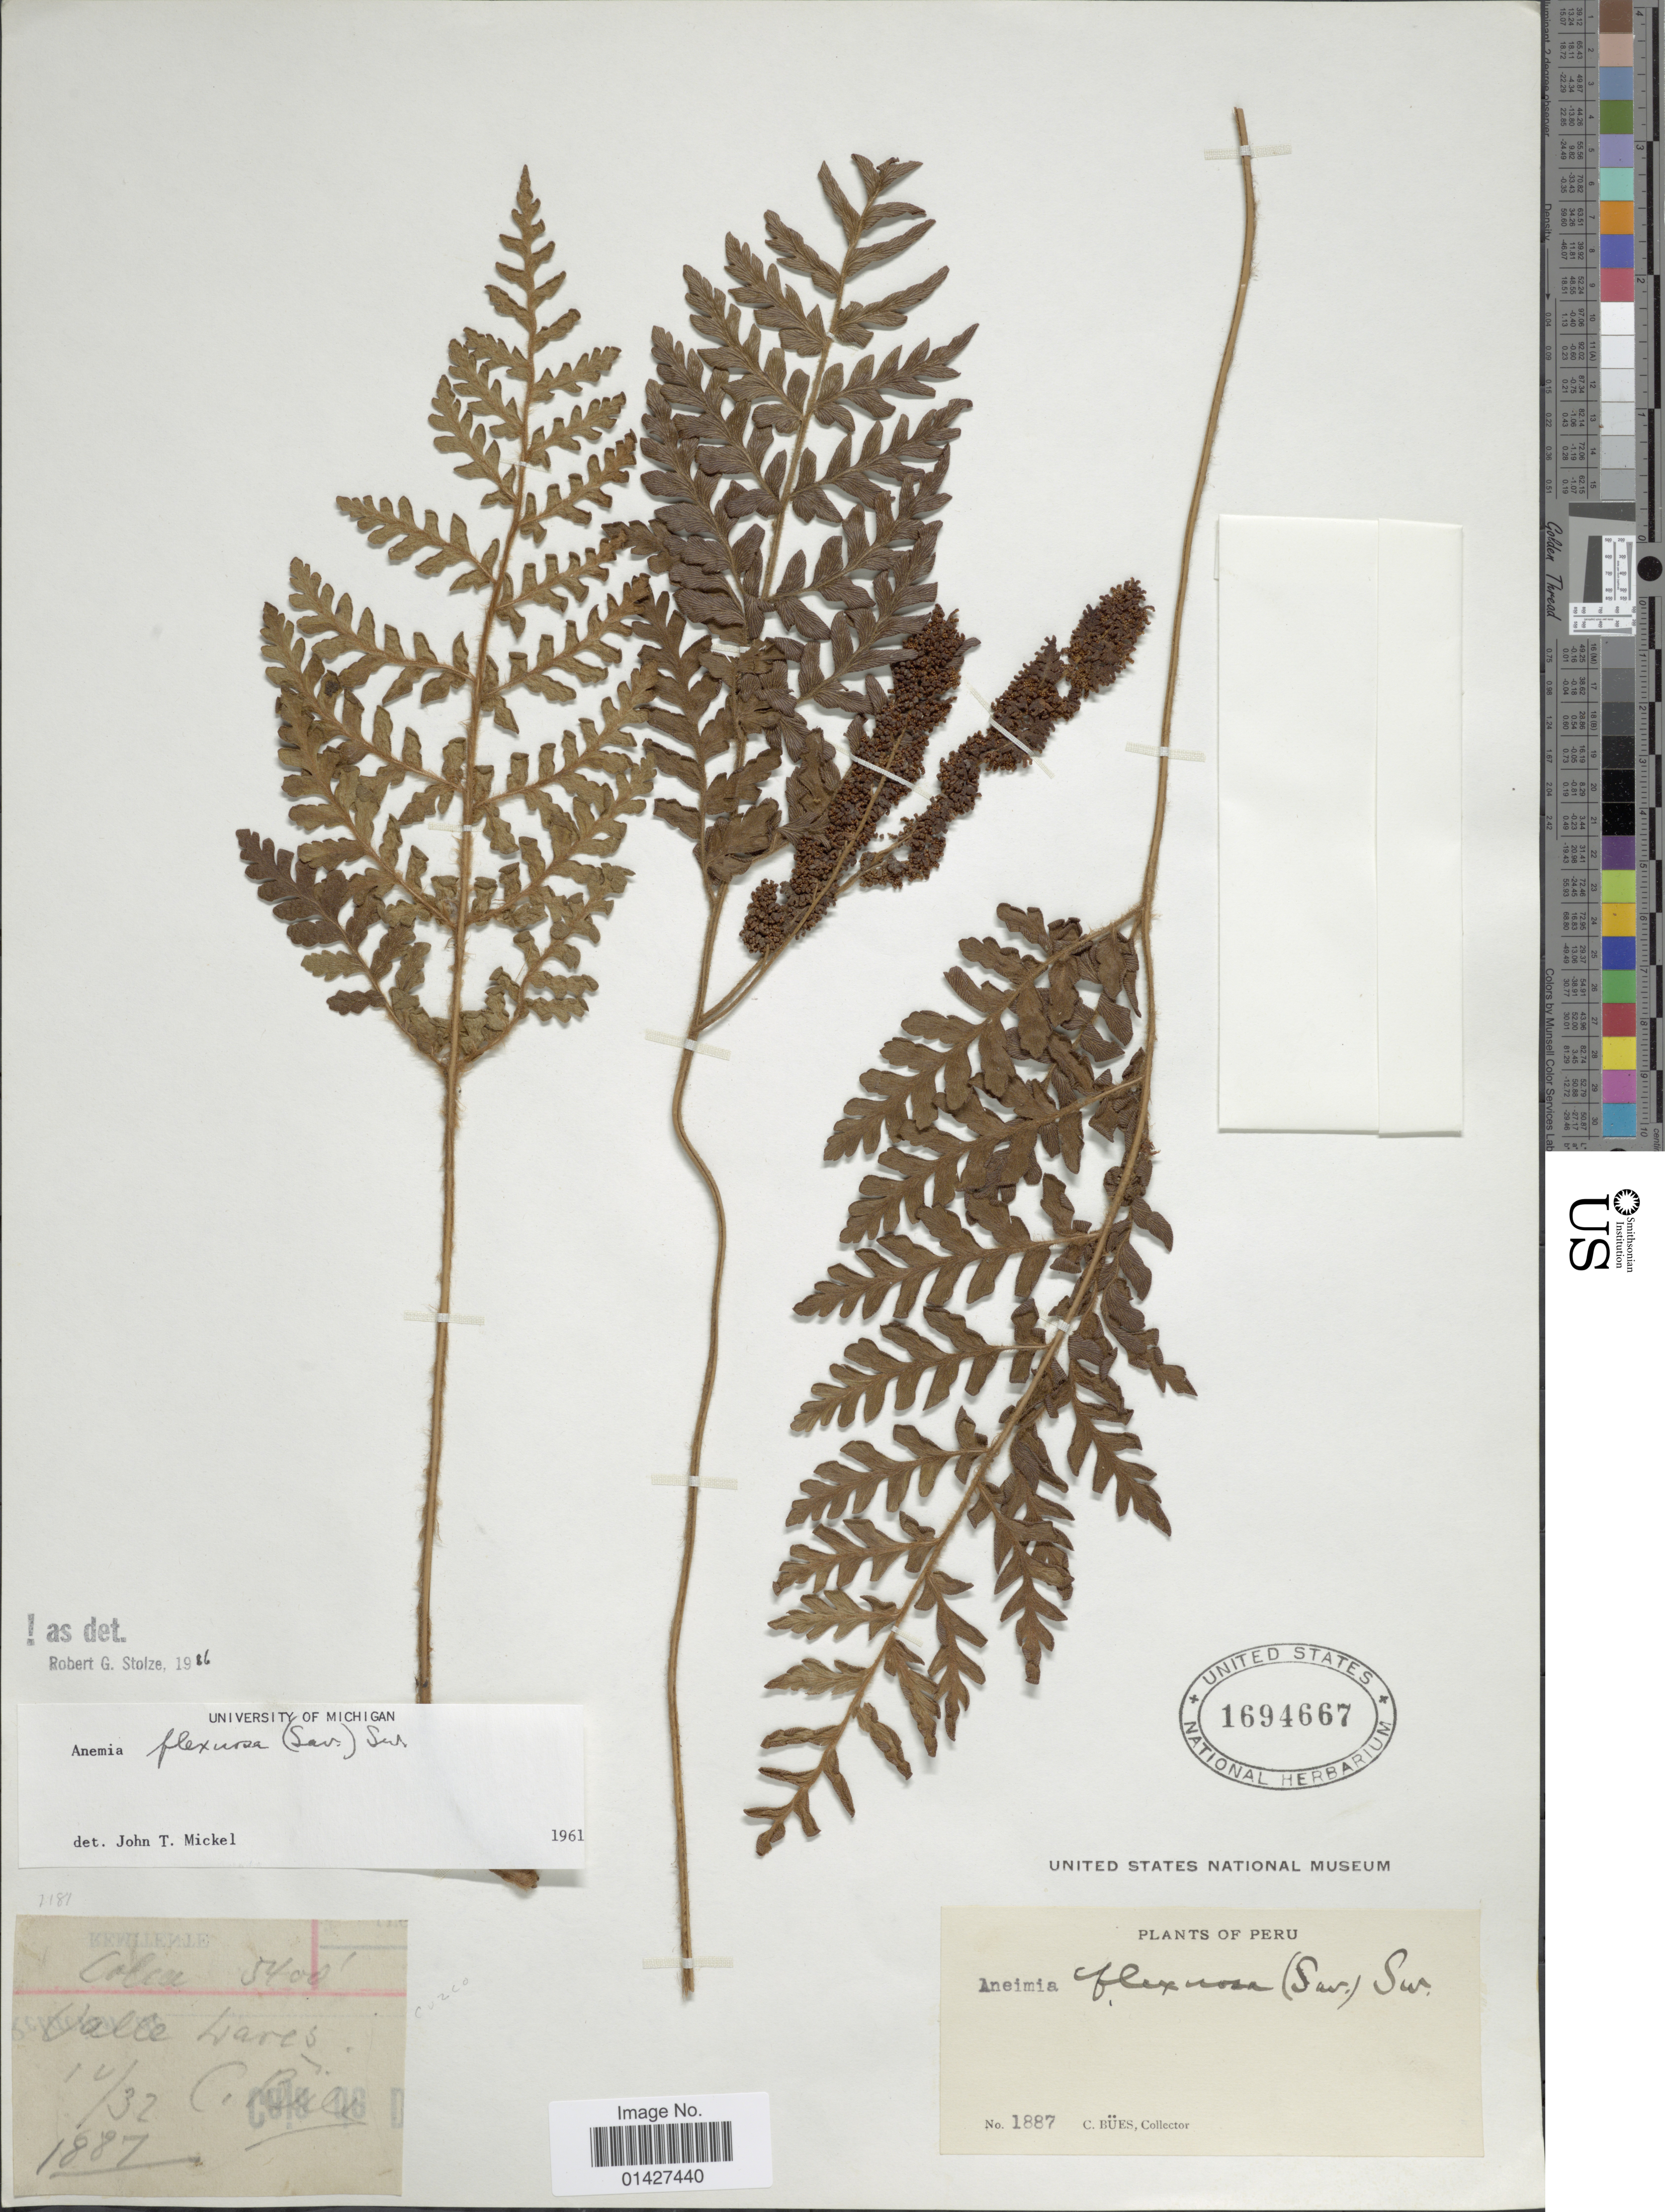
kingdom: Plantae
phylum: Tracheophyta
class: Polypodiopsida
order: Schizaeales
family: Anemiaceae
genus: Anemia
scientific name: Anemia flexuosa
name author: (Savigny) Sw.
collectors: C. Bues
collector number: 1887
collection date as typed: Transcribed d/m/y: /4/32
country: Peru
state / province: Cusco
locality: Colca, Valle Lares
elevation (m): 1646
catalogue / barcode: US 1694667